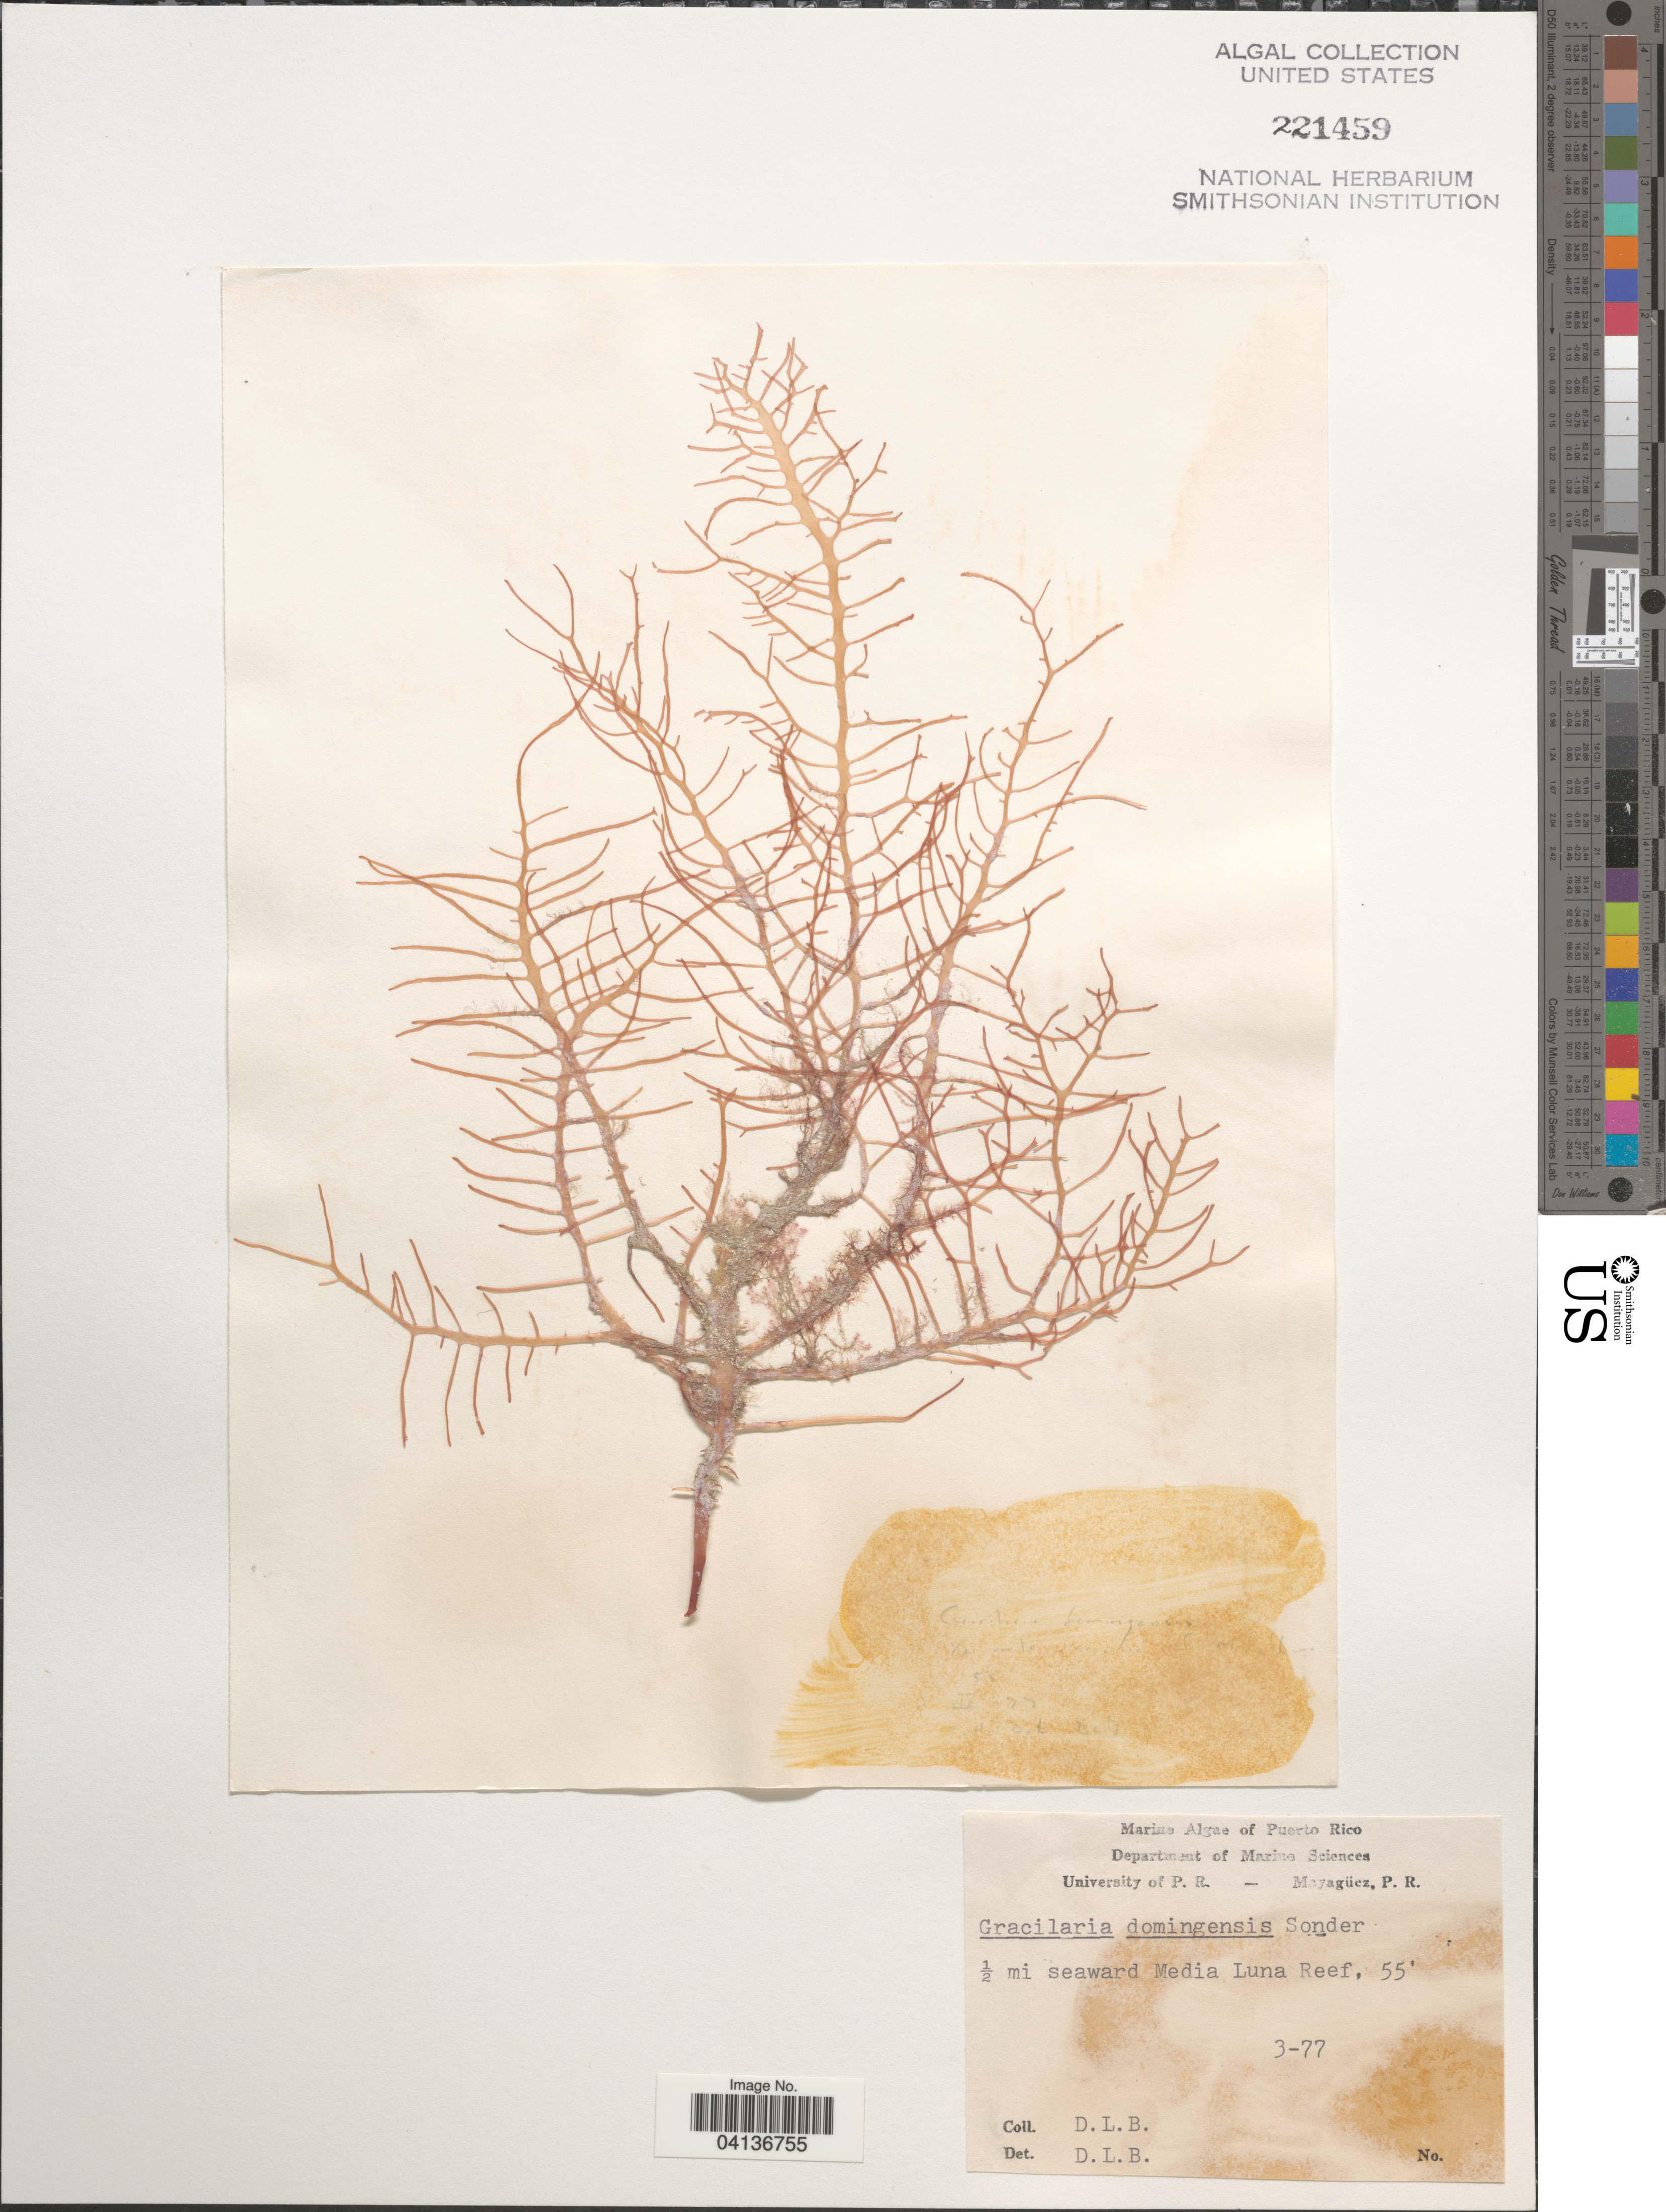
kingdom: Plantae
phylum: Rhodophyta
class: Florideophyceae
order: Gracilariales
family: Gracilariaceae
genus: Gracilaria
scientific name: Gracilaria domingensis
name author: (Kütz.) O.G. Sond. in Dickie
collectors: D. L. B.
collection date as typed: Transcribed d/m/y: /3/77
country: Puerto Rico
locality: ½ mi seaward Media Luna Reef.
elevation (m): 17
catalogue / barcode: US 221459